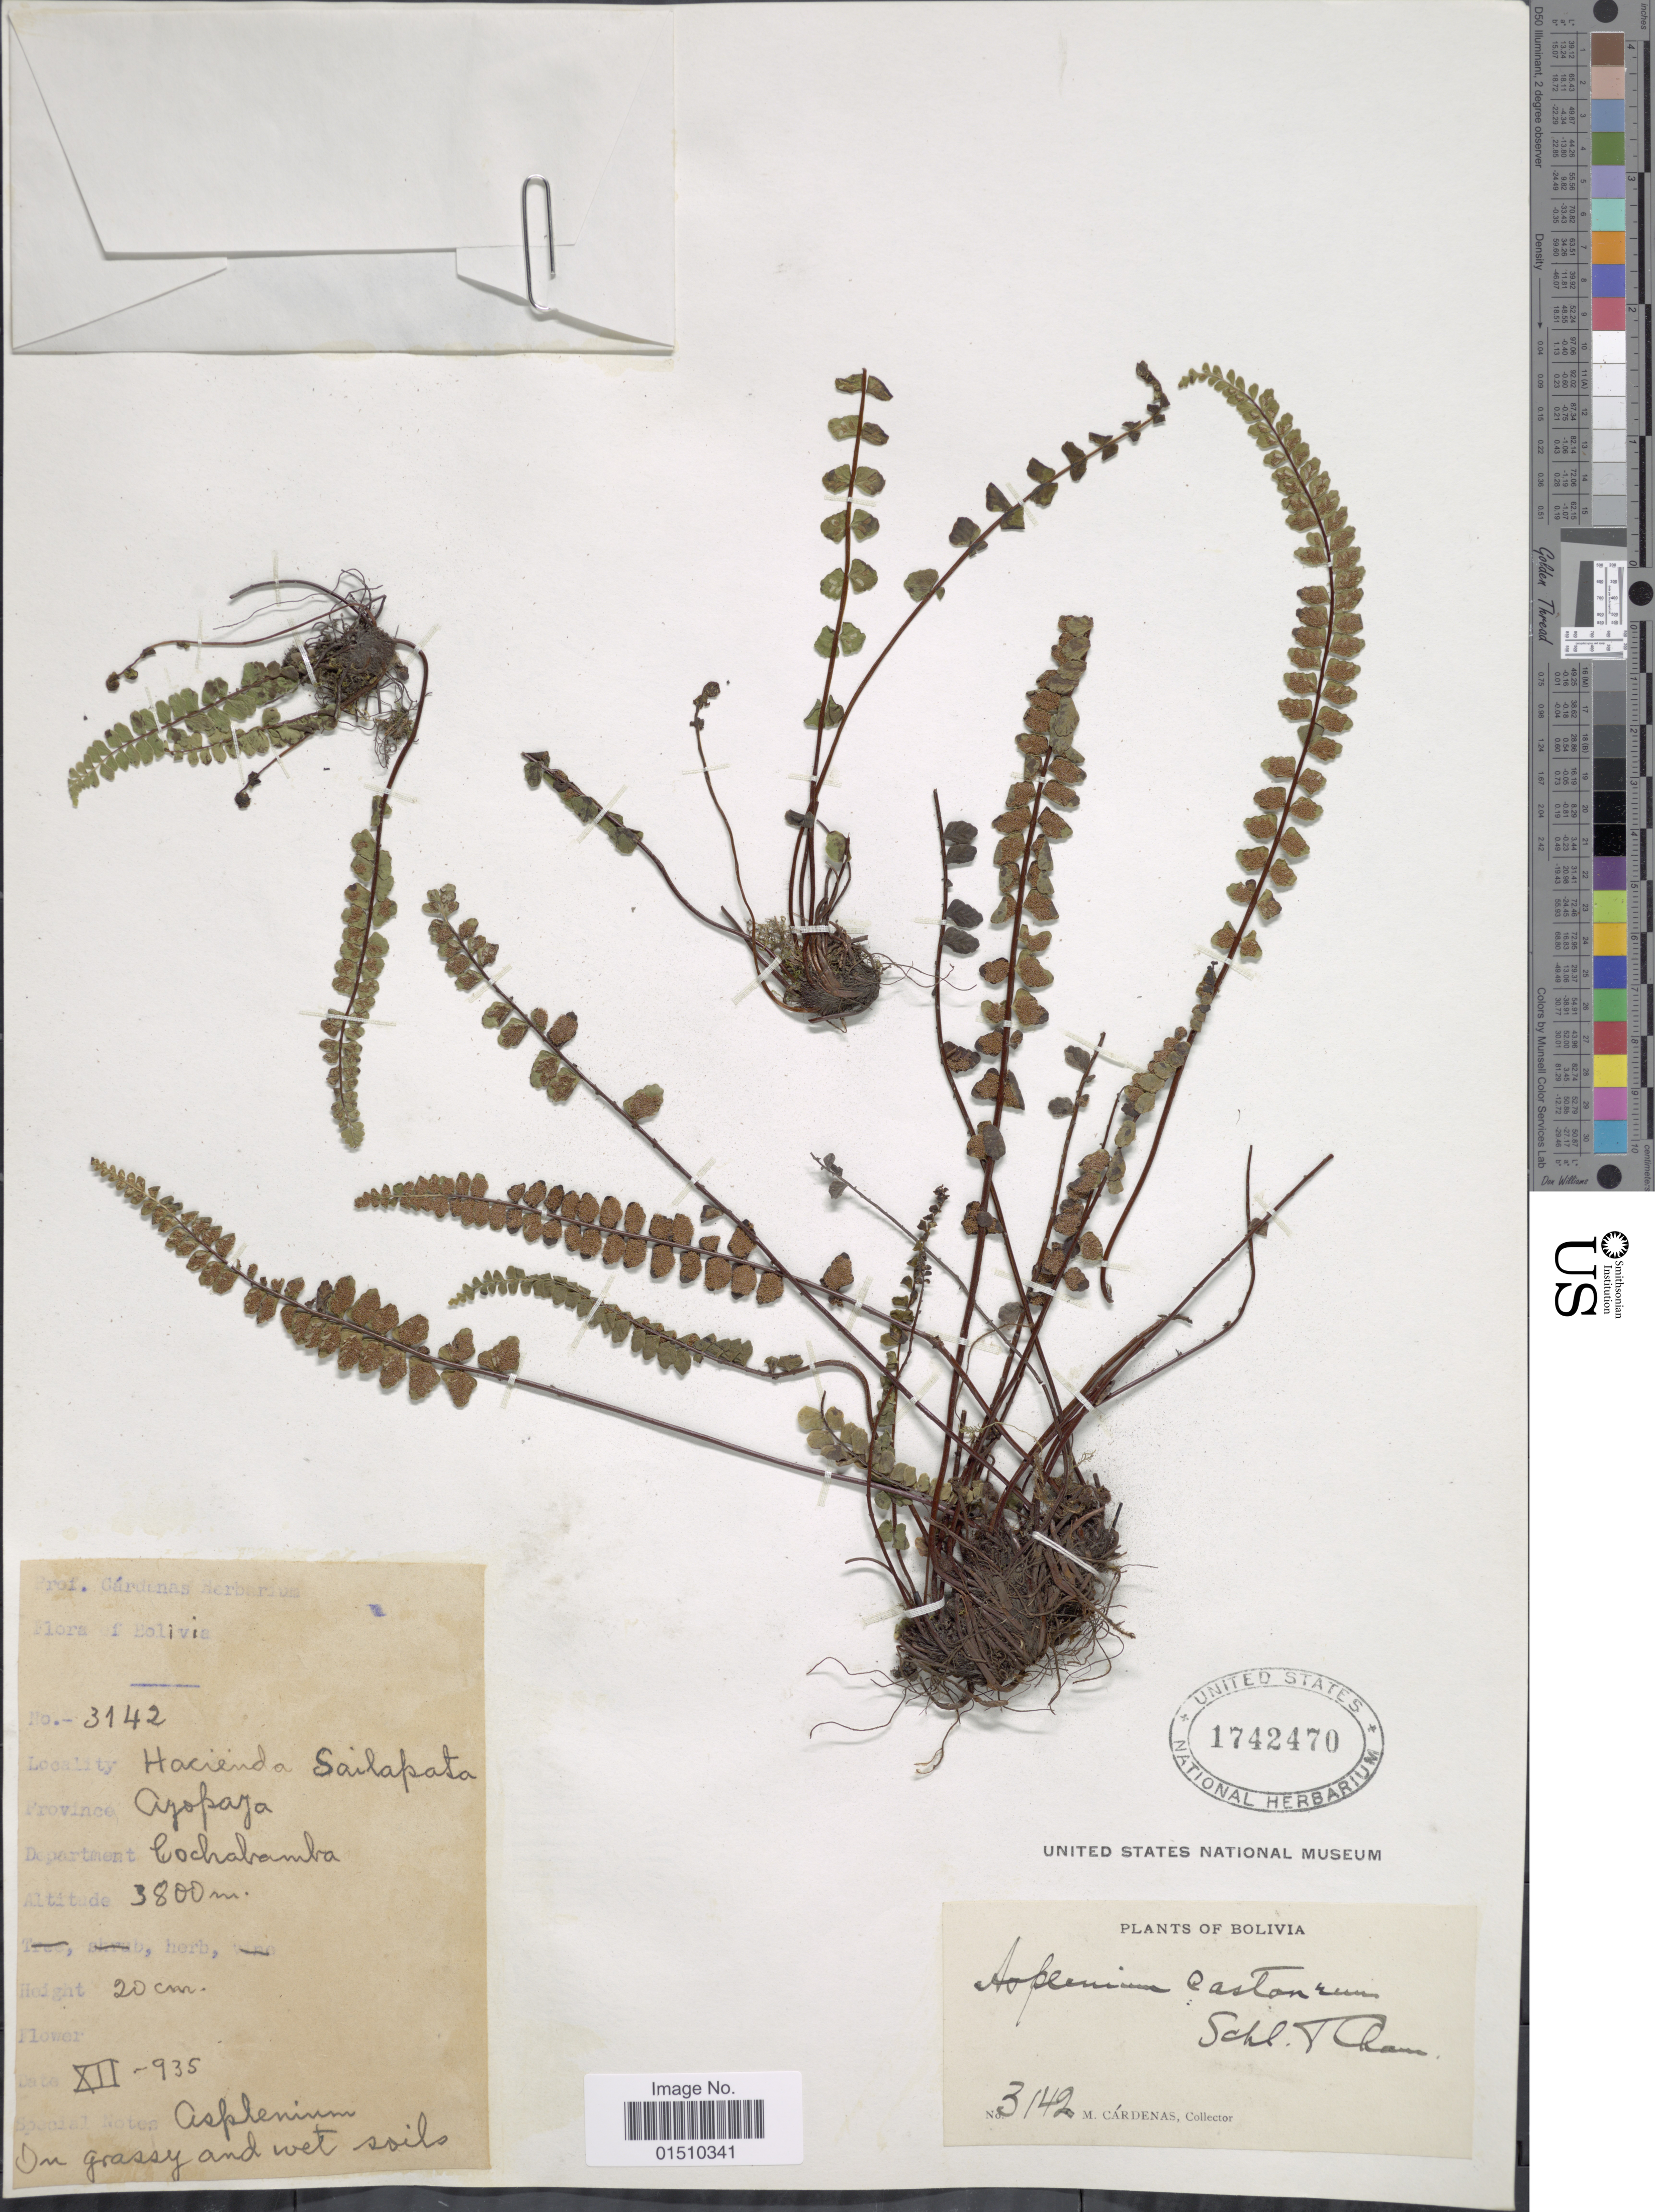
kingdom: Plantae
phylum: Tracheophyta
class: Polypodiopsida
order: Polypodiales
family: Aspleniaceae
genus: Asplenium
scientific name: Asplenium castaneum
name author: Schltdl. & Cham.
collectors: M. Cárdenas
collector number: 3142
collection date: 1935-12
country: Bolivia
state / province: Cochabamba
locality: Bolivia, Ayopaya.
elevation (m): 3800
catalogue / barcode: US 1742470